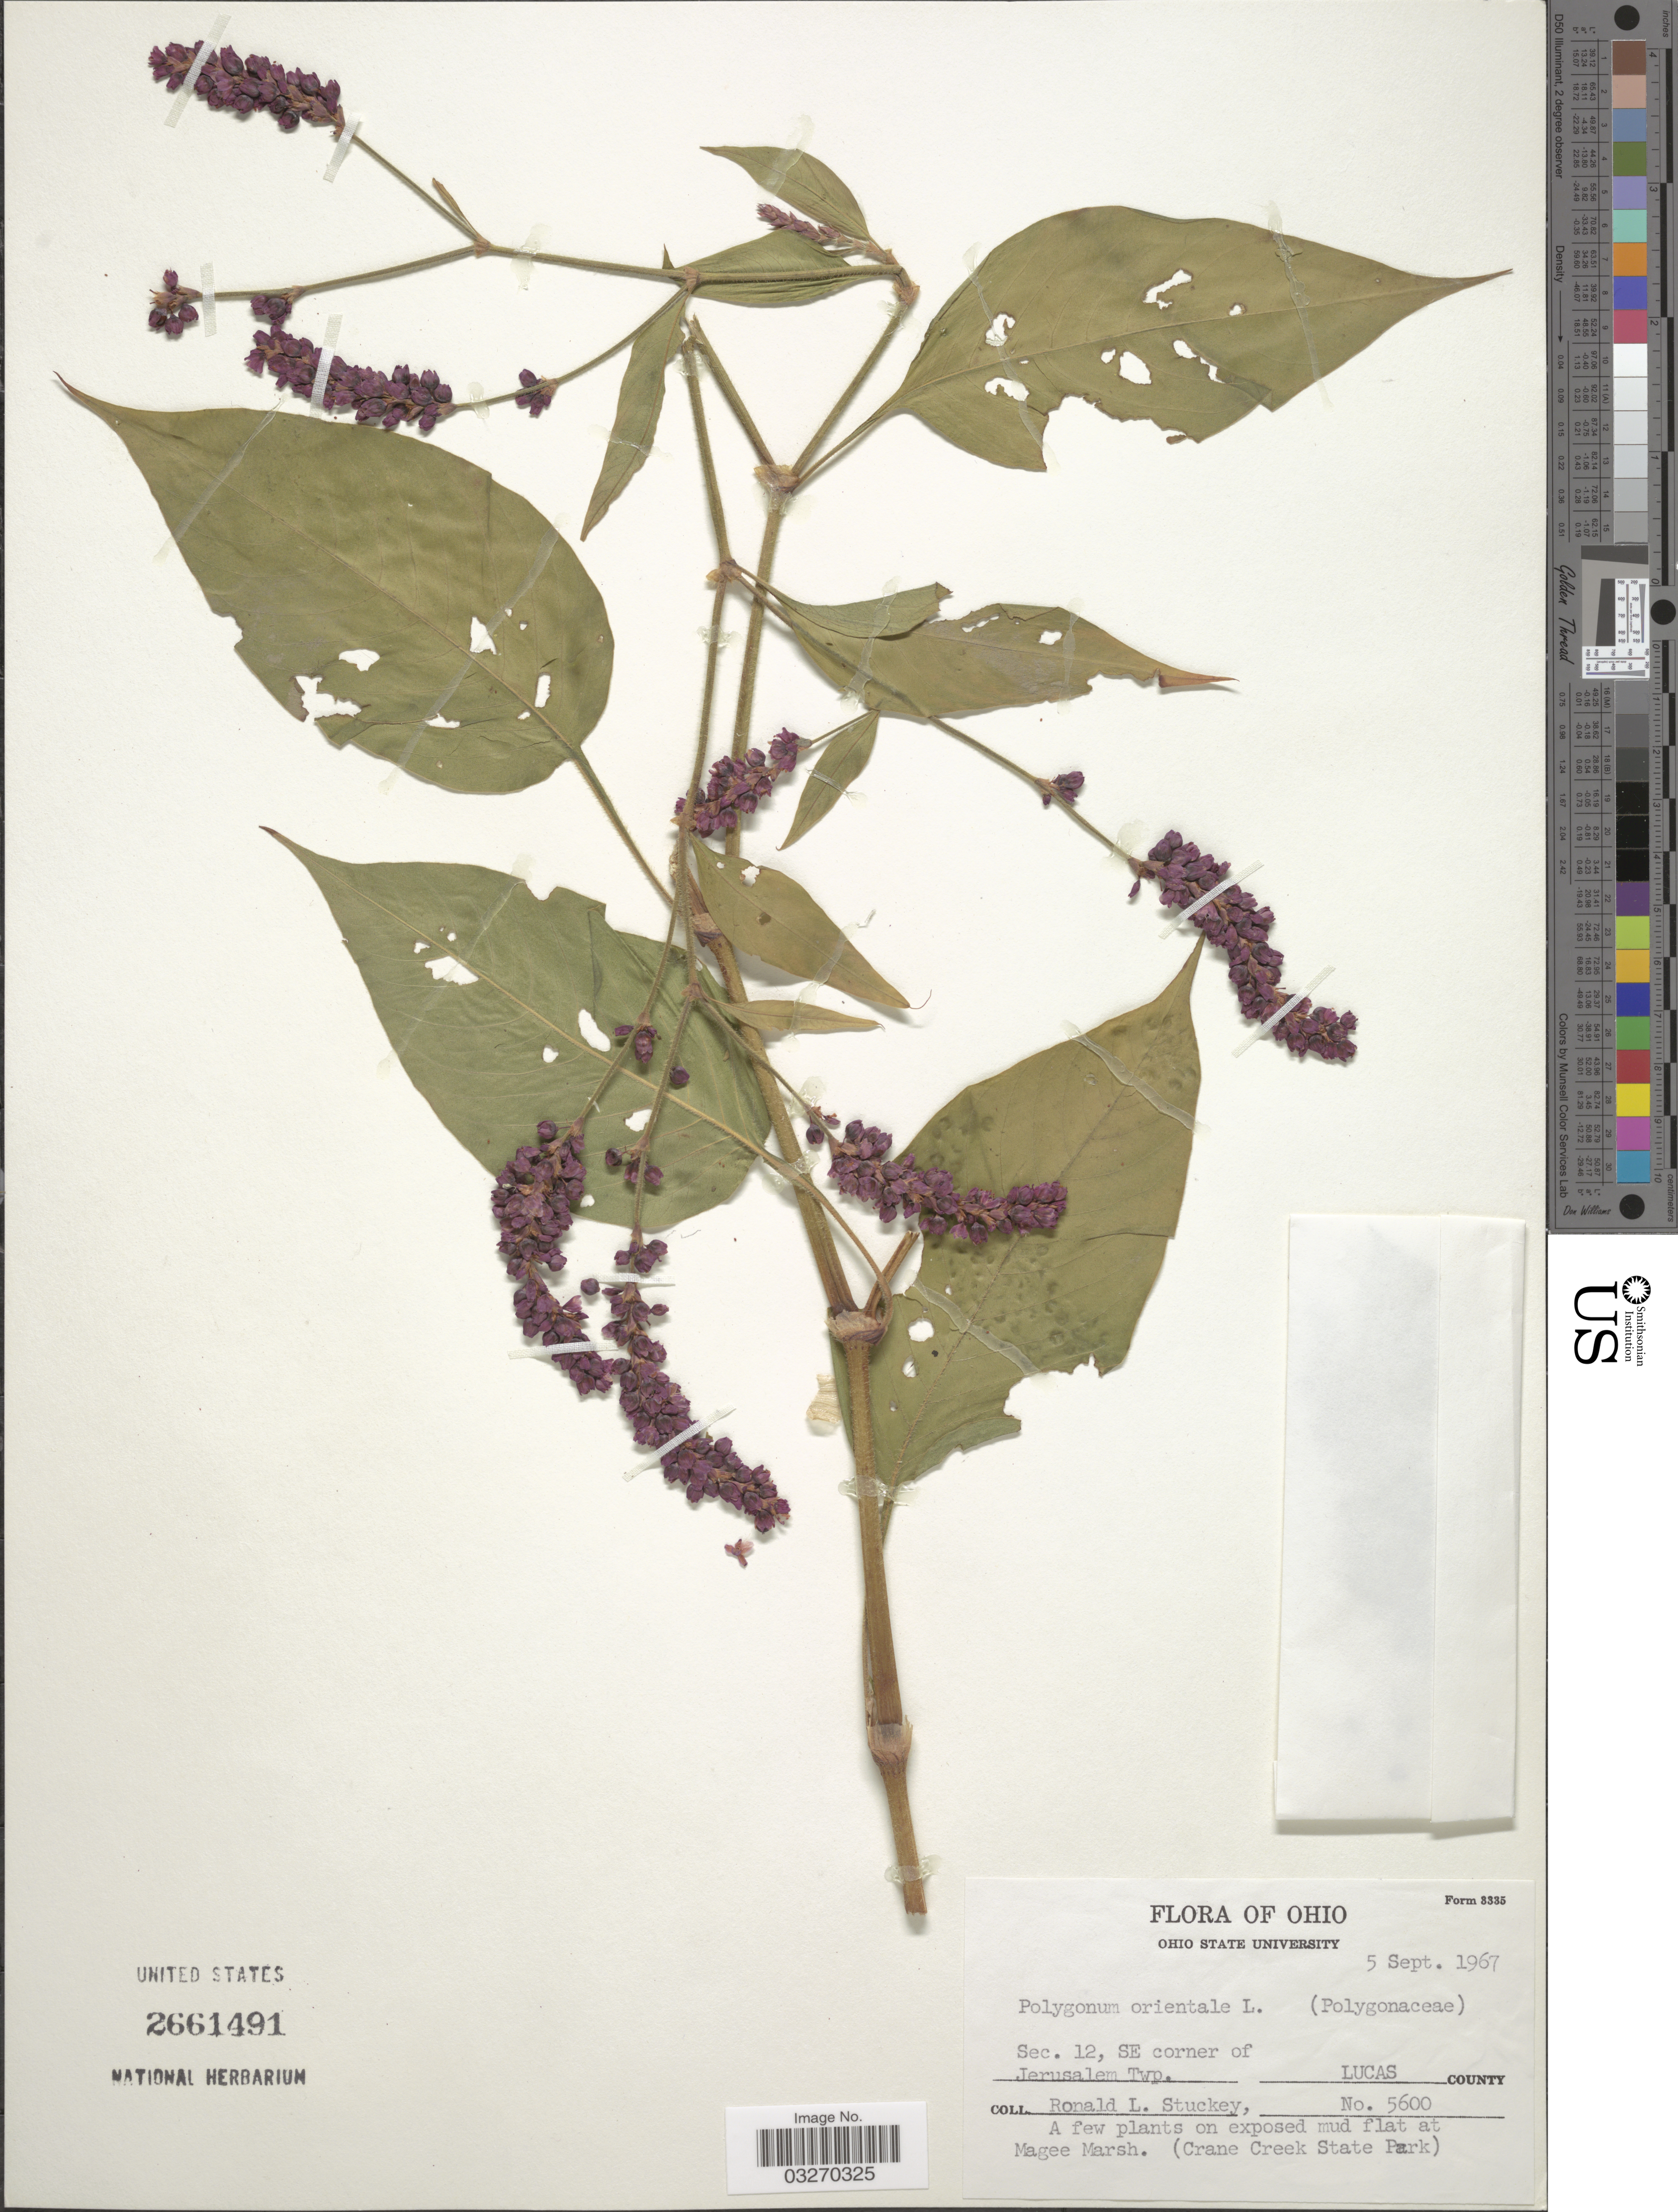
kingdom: Plantae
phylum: Tracheophyta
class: Magnoliopsida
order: Caryophyllales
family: Polygonaceae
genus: Persicaria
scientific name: Persicaria orientalis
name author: (L.) Spach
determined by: Atha, D. E.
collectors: R. L. Stuckey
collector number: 5600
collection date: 1967-09-05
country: United States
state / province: Ohio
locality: Sec. 12, SE corner of Jerusalem Twp. Lucas County. A few plants on exposed mud flat at Magee Marsh. (Crane Creek State Park).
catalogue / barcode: US 2661491